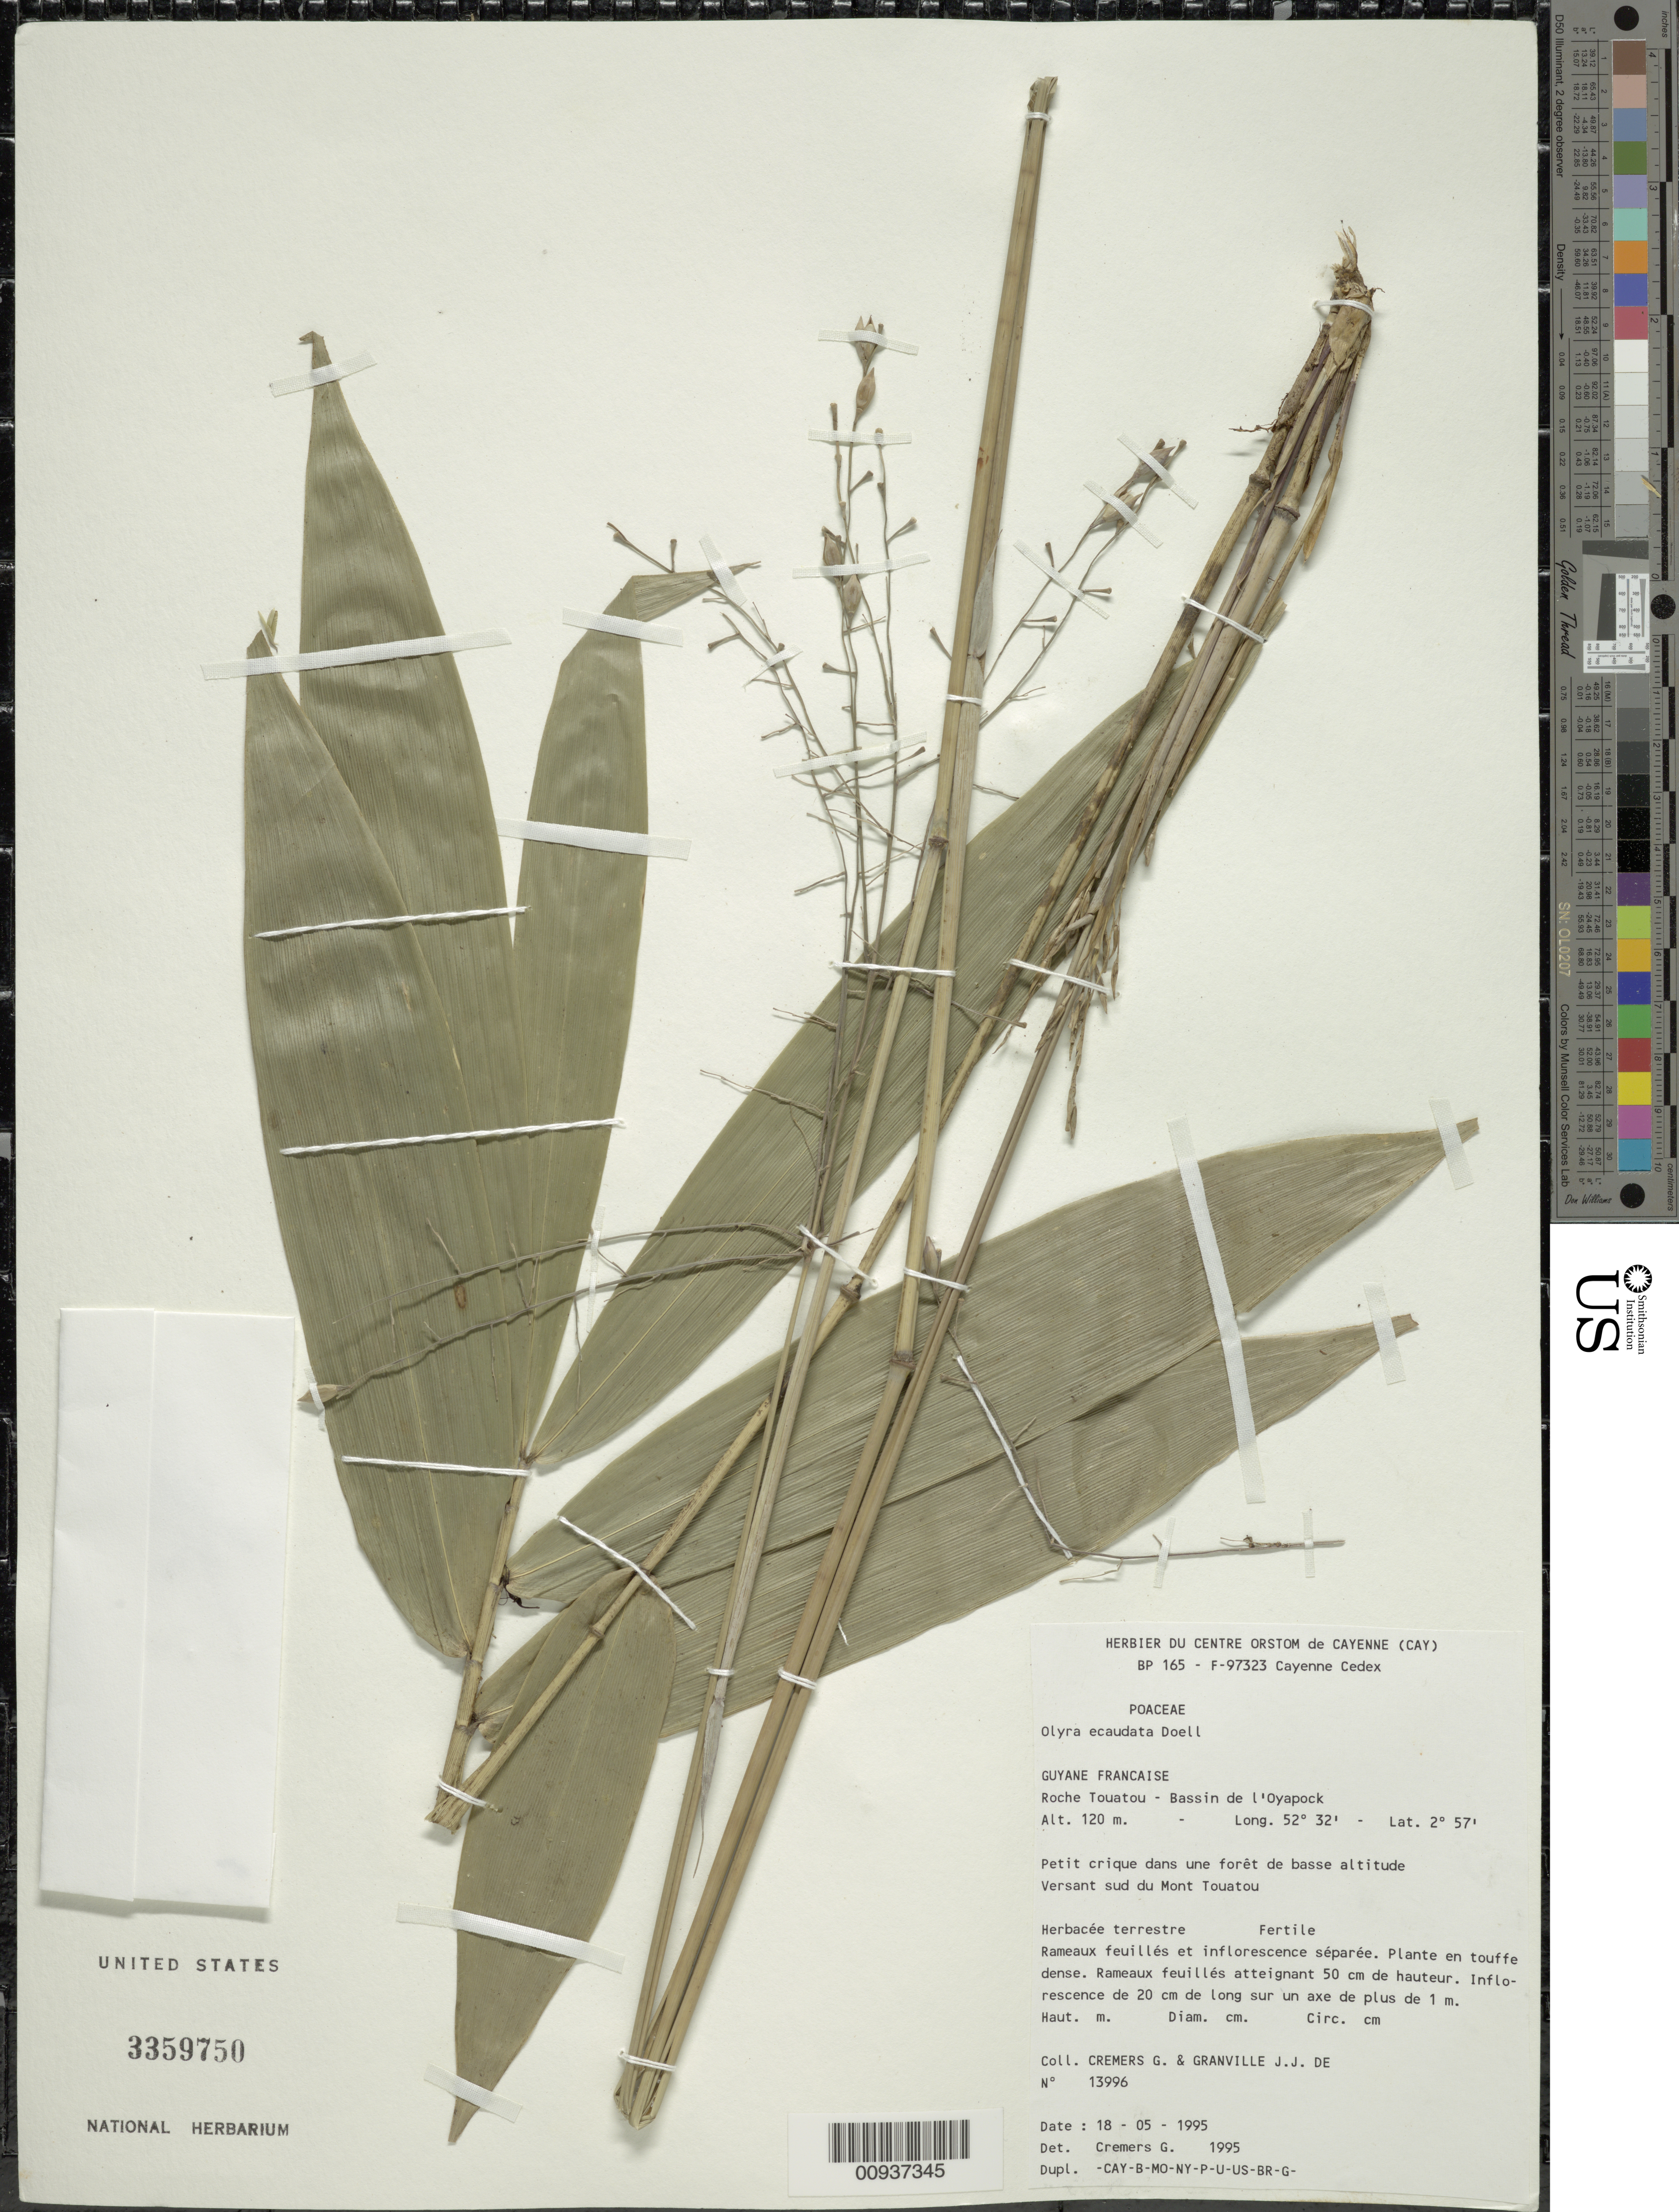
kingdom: Plantae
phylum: Tracheophyta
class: Liliopsida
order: Poales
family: Poaceae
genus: Olyra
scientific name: Olyra ecaudata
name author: Döll in Mart.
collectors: G. Cremers & J.-J. de Granville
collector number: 13996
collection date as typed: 18-May-95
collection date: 1995-05-18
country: French Guiana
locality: Roche Touatou, Bassin de l'Oyapock, versant sud du Mont Touatou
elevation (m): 120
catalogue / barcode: US 3359750